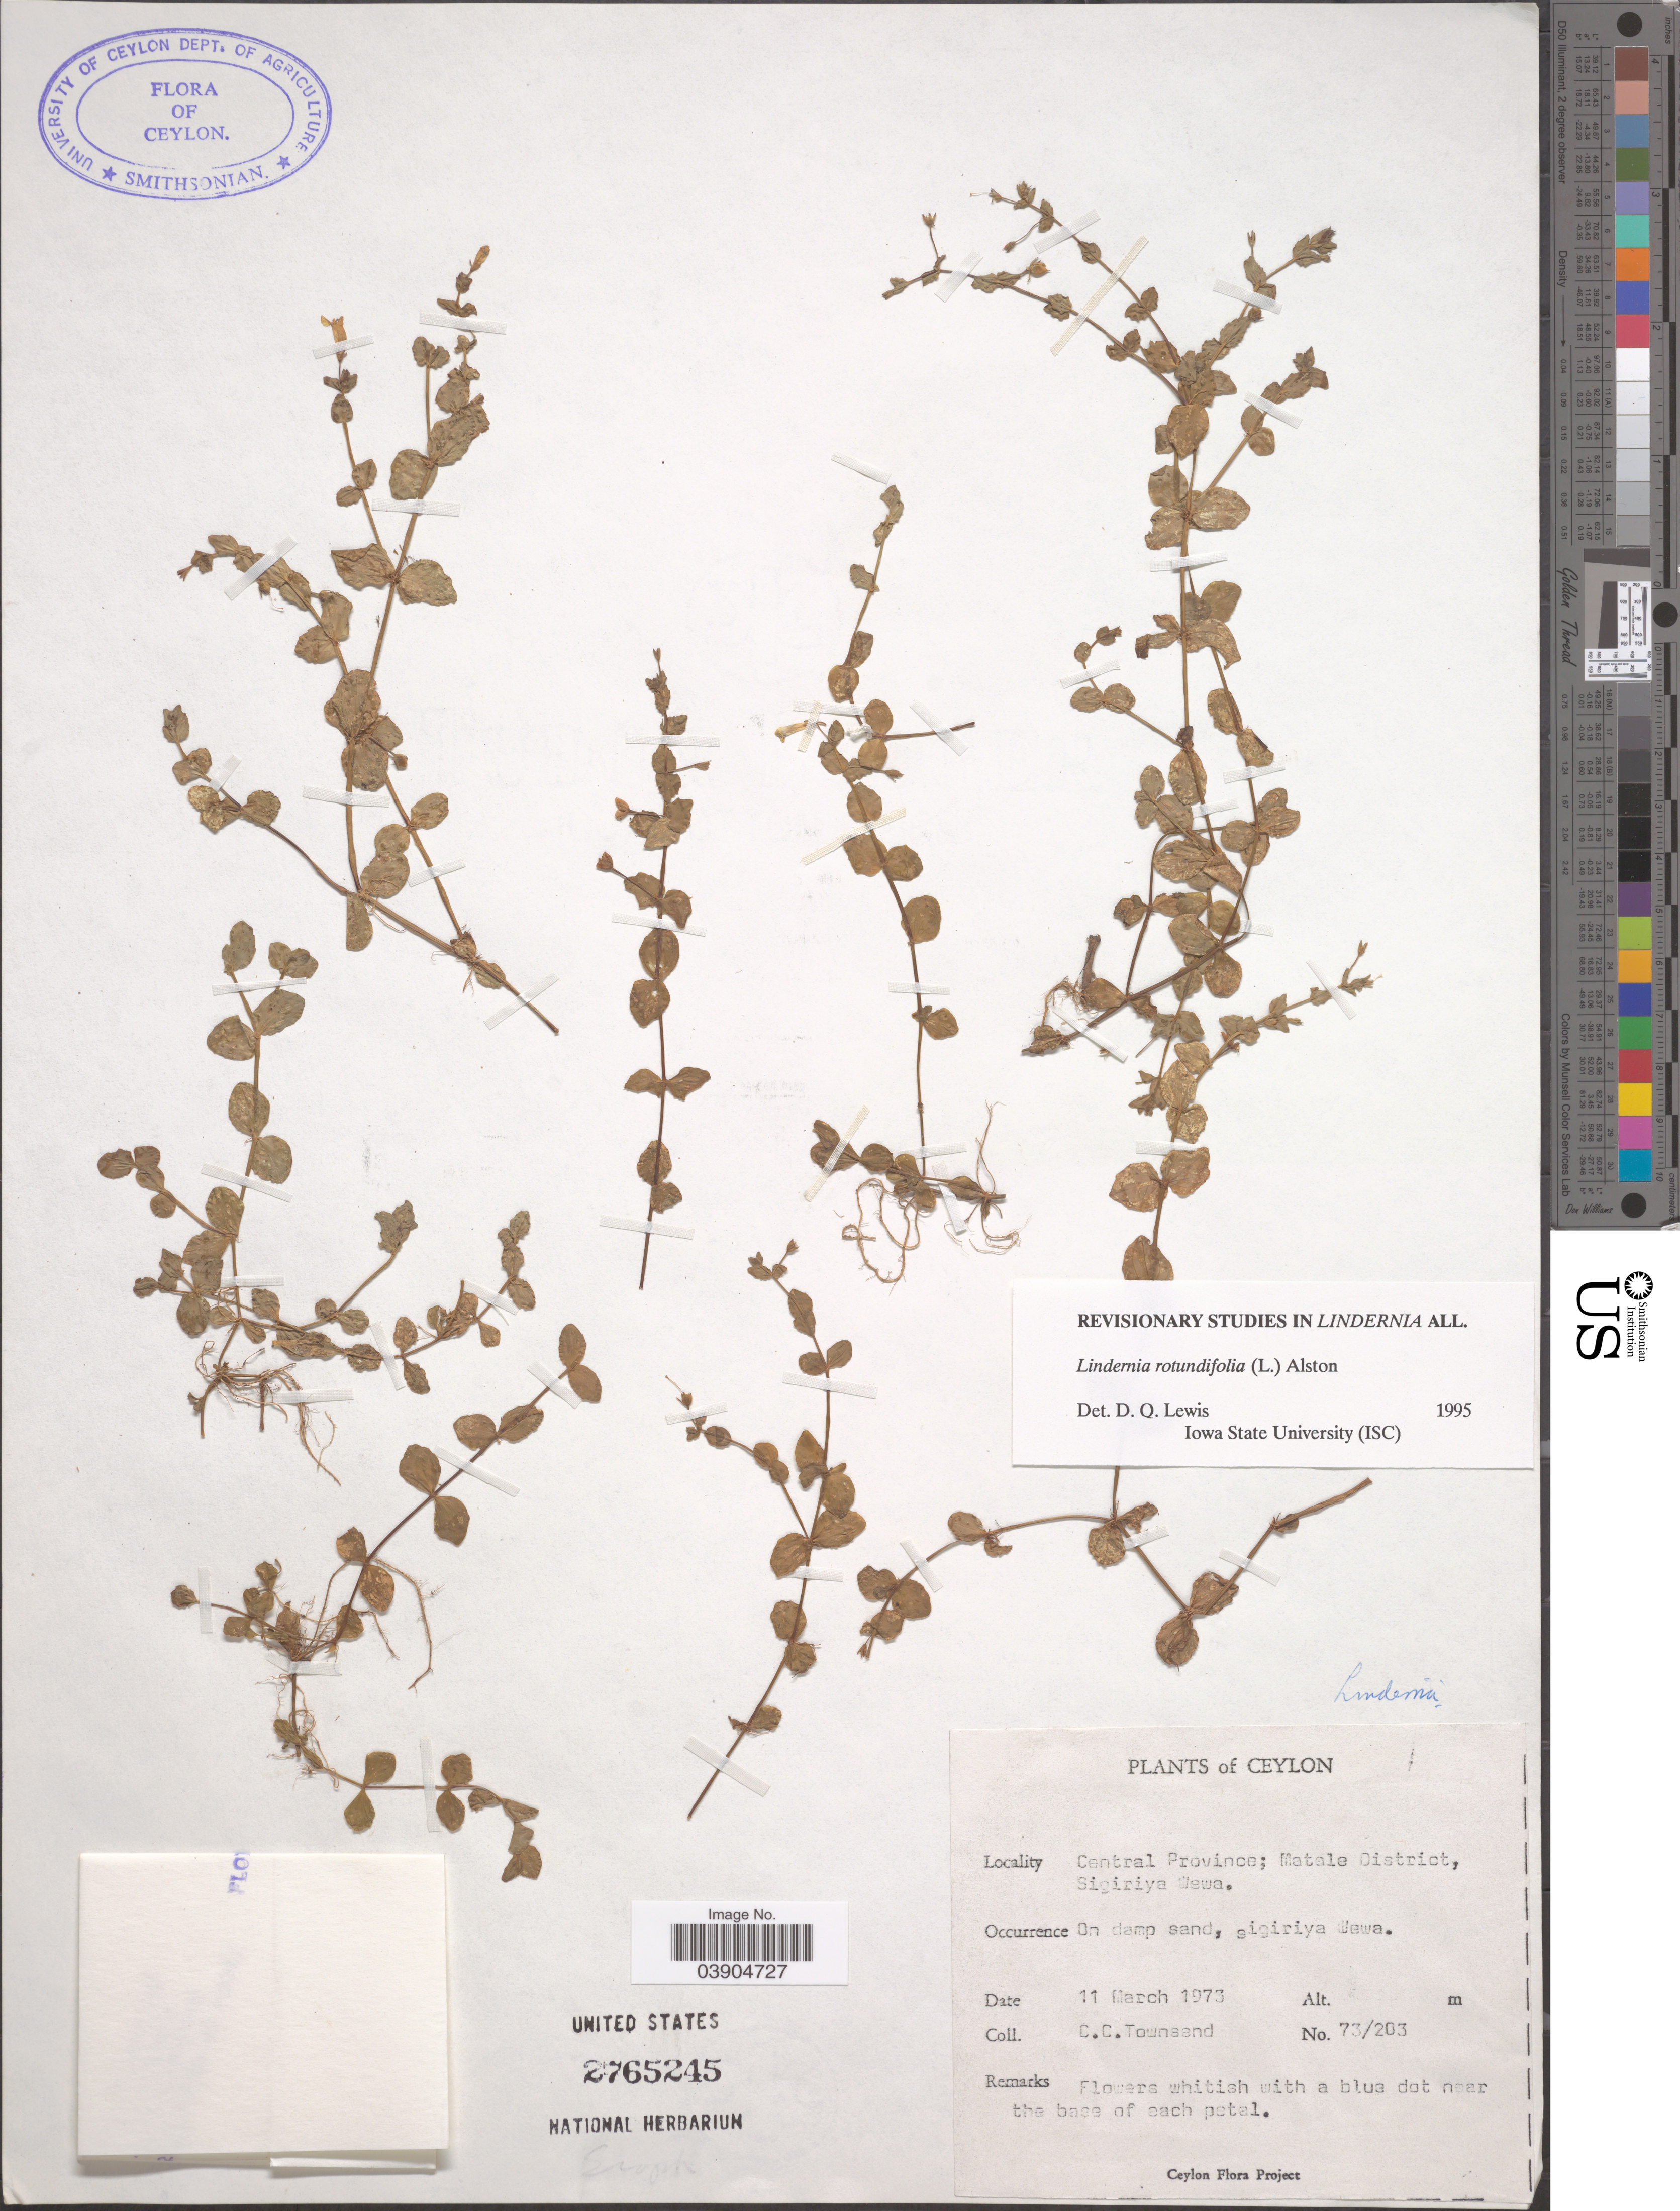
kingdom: Plantae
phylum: Tracheophyta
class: Magnoliopsida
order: Lamiales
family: Linderniaceae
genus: Lindernia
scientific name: Lindernia rotundifolia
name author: (L.) Alston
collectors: C. C. Townsend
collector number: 73/203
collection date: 1973-03-11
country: Sri Lanka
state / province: Central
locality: Ceylon. Matale District, Sigiriya Wewa.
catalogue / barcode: US 2765245